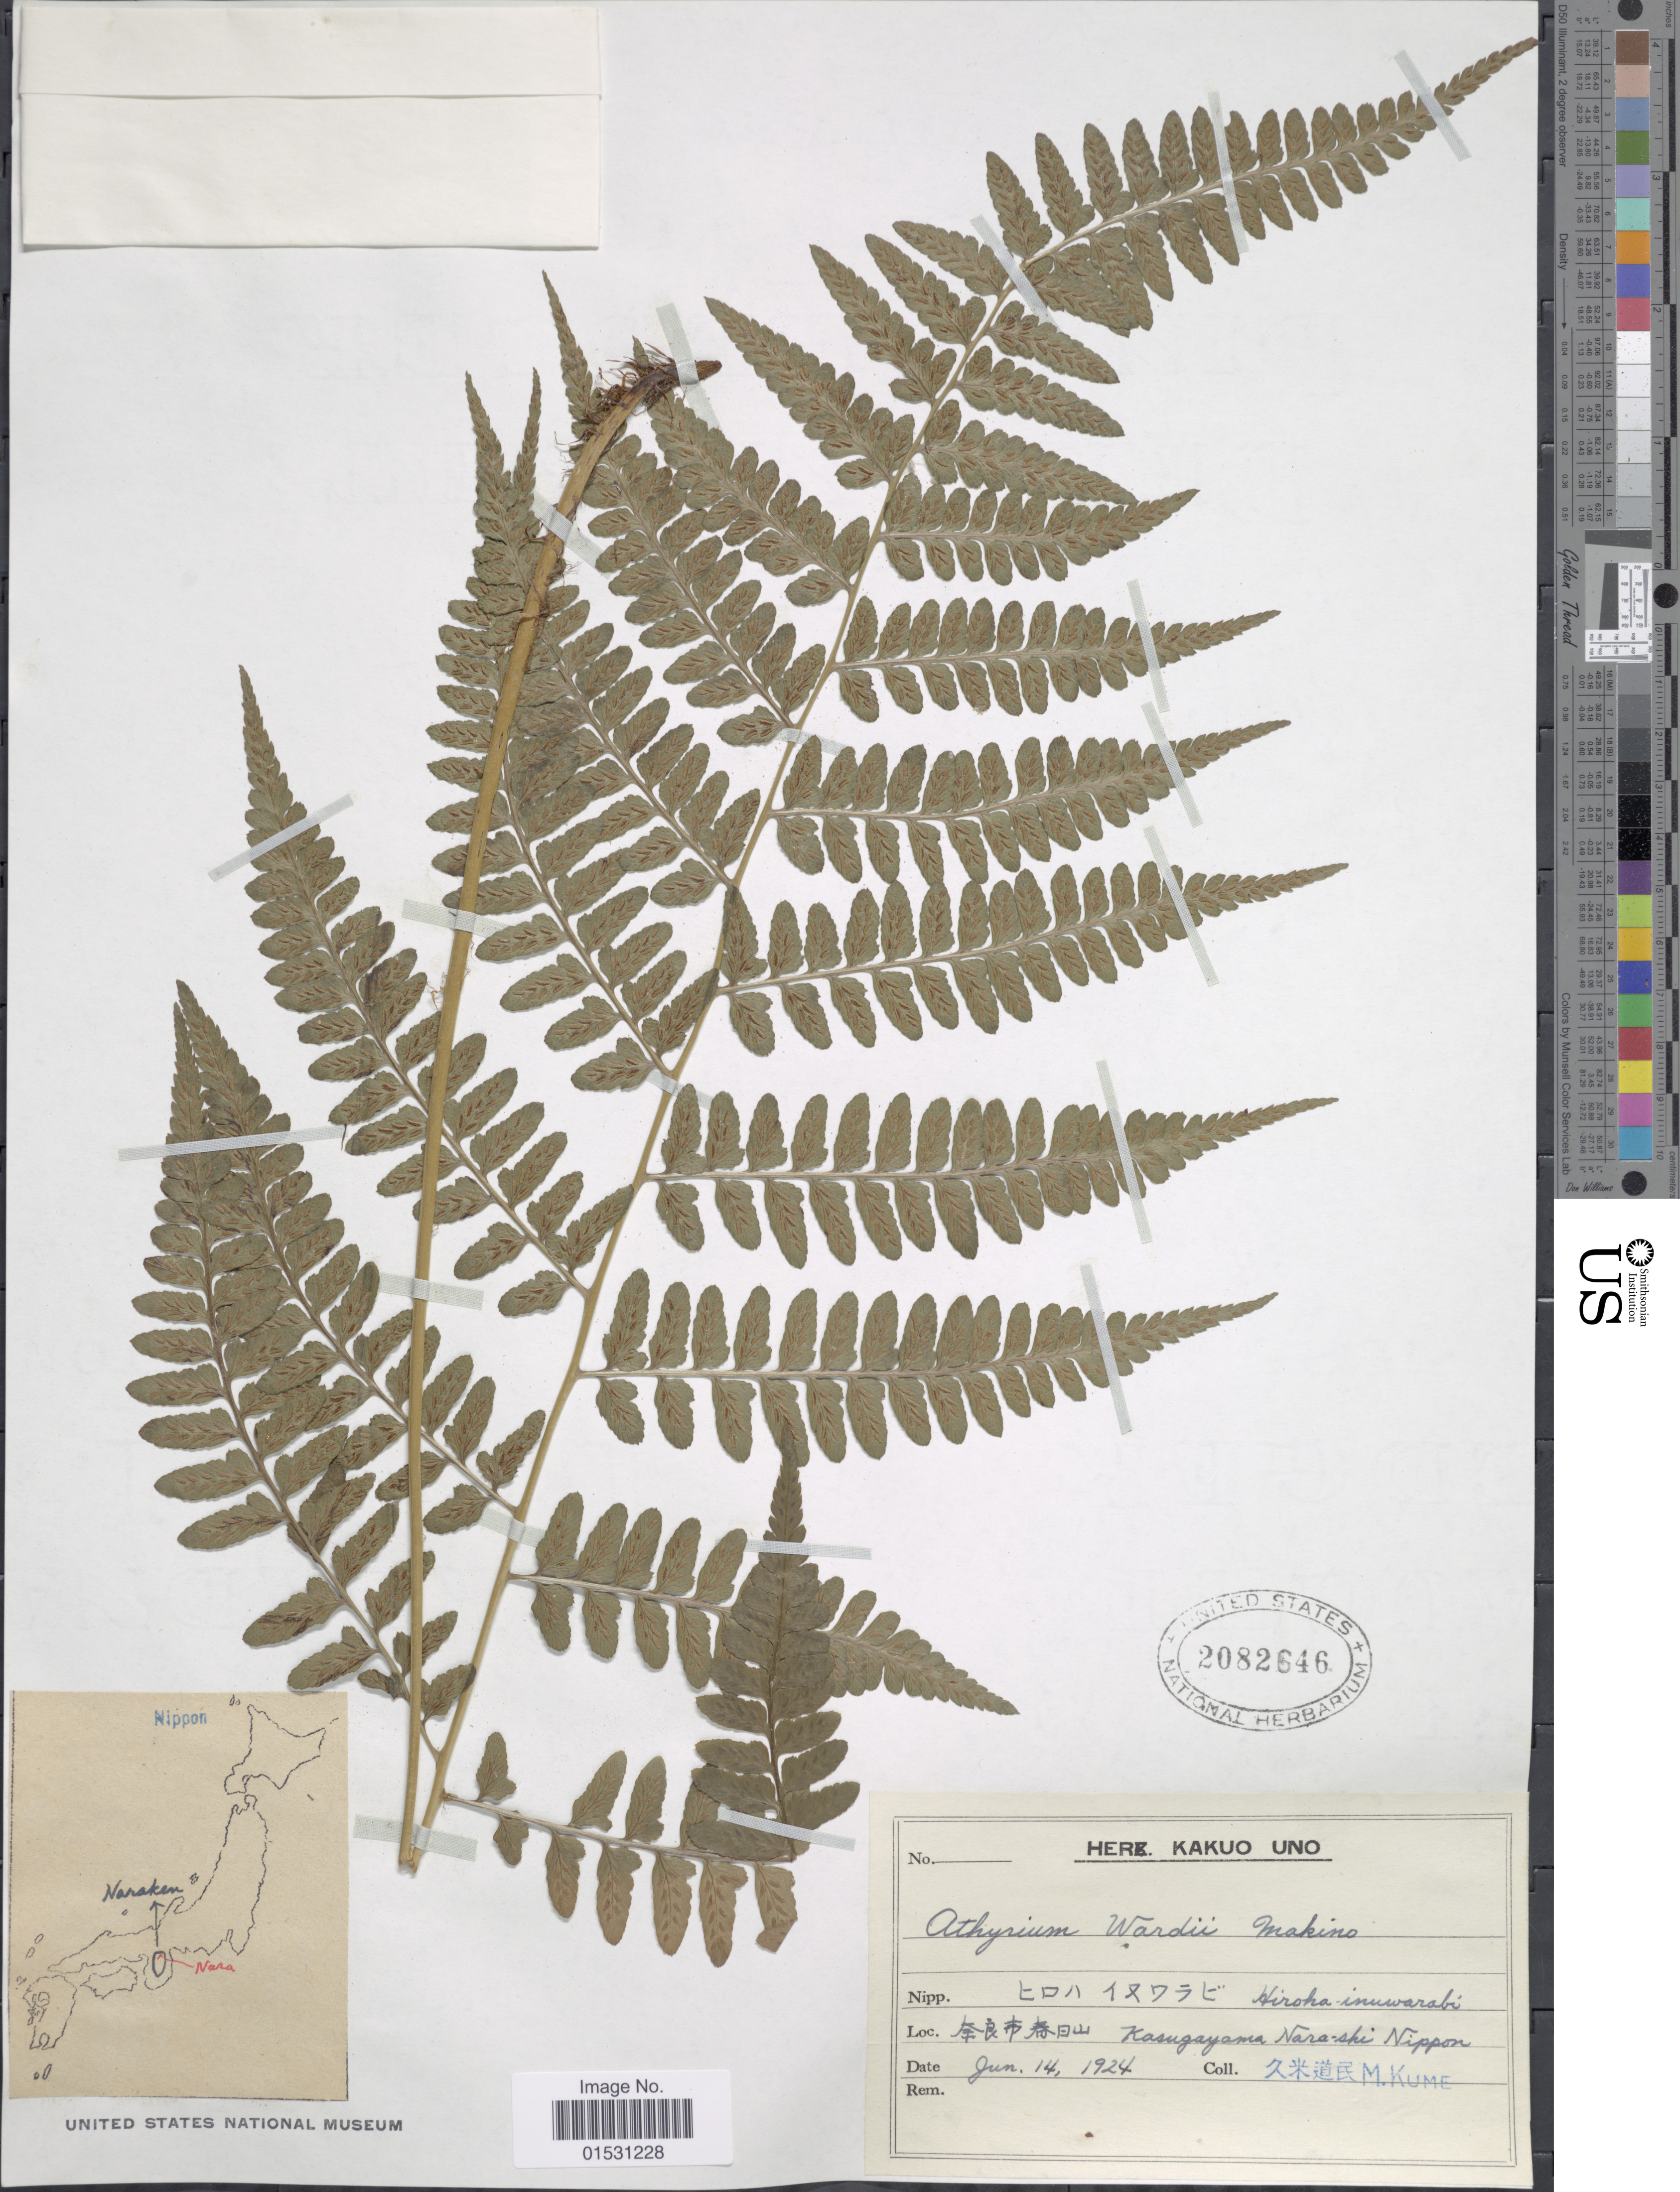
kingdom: Plantae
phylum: Tracheophyta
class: Polypodiopsida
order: Polypodiales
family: Athyriaceae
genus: Athyrium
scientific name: Athyrium wardii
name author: (Hook.) Makino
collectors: M. Kume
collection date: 1924-06-14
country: Japan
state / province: Nara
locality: Kasugayama Nara-shi Nippon.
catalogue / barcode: US 2082646